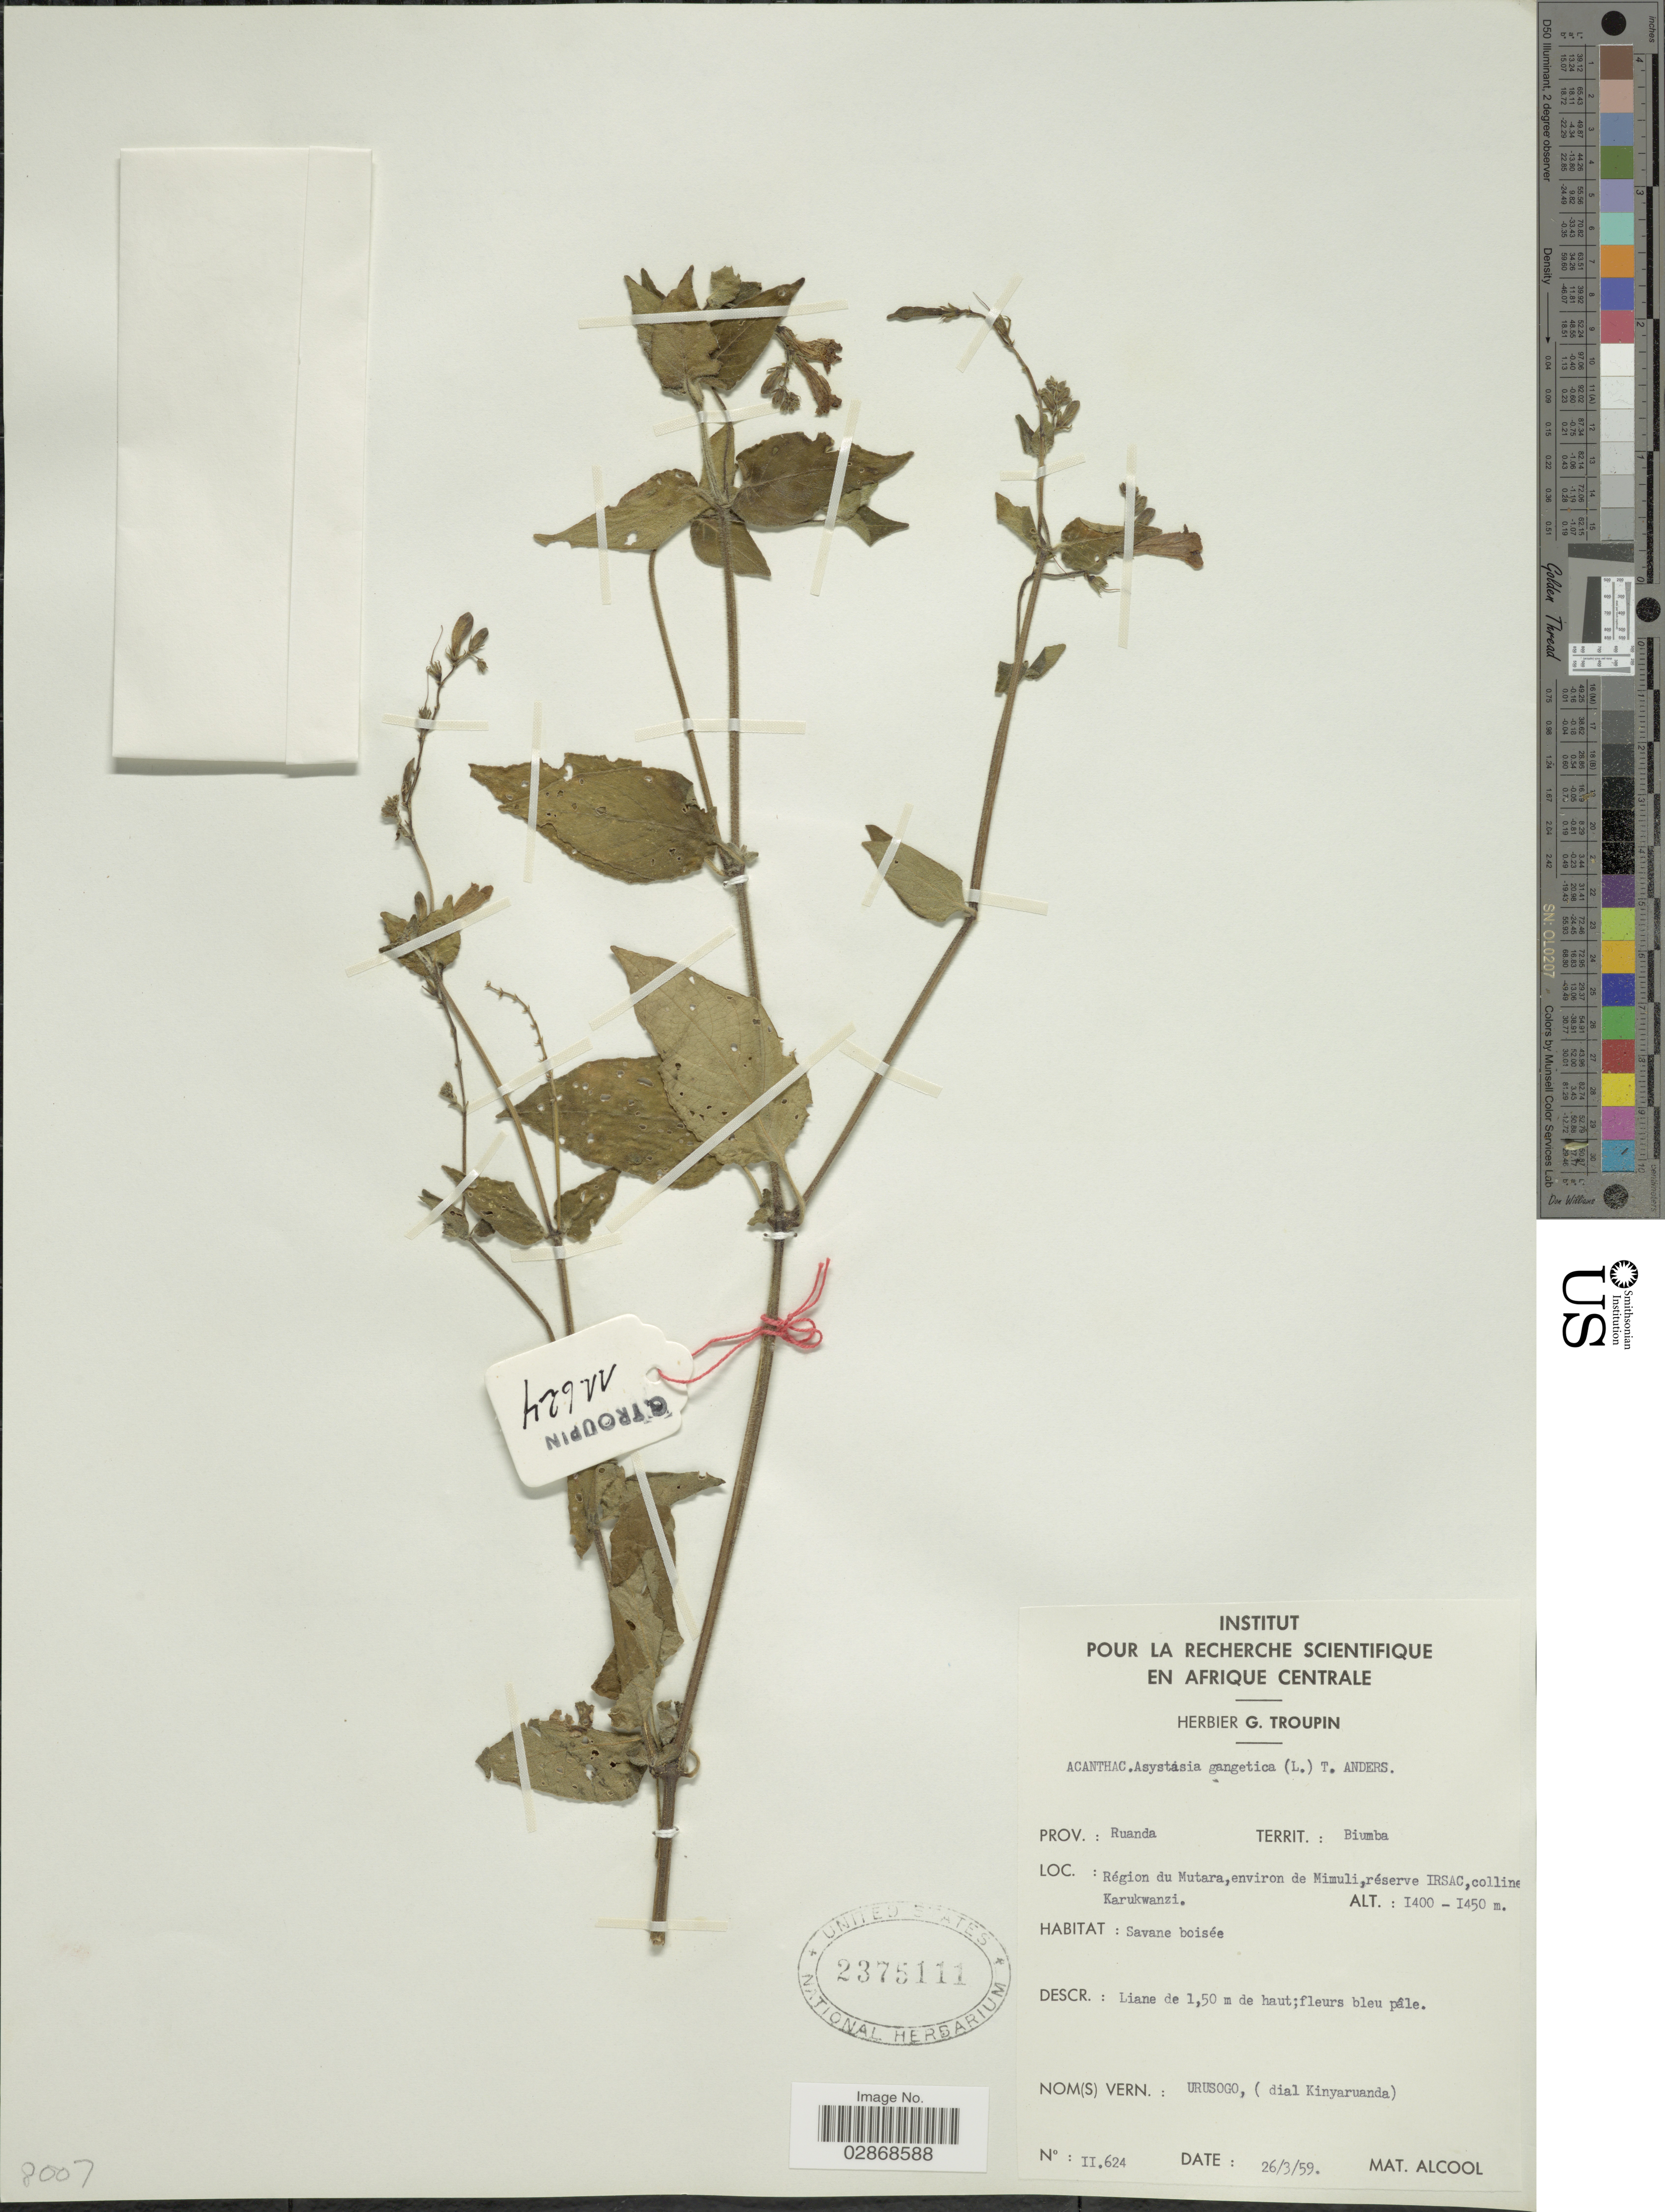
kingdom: Plantae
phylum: Tracheophyta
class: Magnoliopsida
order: Lamiales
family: Acanthaceae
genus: Asystasia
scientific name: Asystasia coromandeliana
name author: Nees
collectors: G. Troupin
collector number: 11624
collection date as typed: Transcribed d/m/y: 26/3/59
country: Rwanda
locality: Prov.: Ruanda. Territ.: Biumba. Région du Mutara, environ de Mimuli, réserve IRSAC, colline Karukwanzi.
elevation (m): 1400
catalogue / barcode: US 2375111